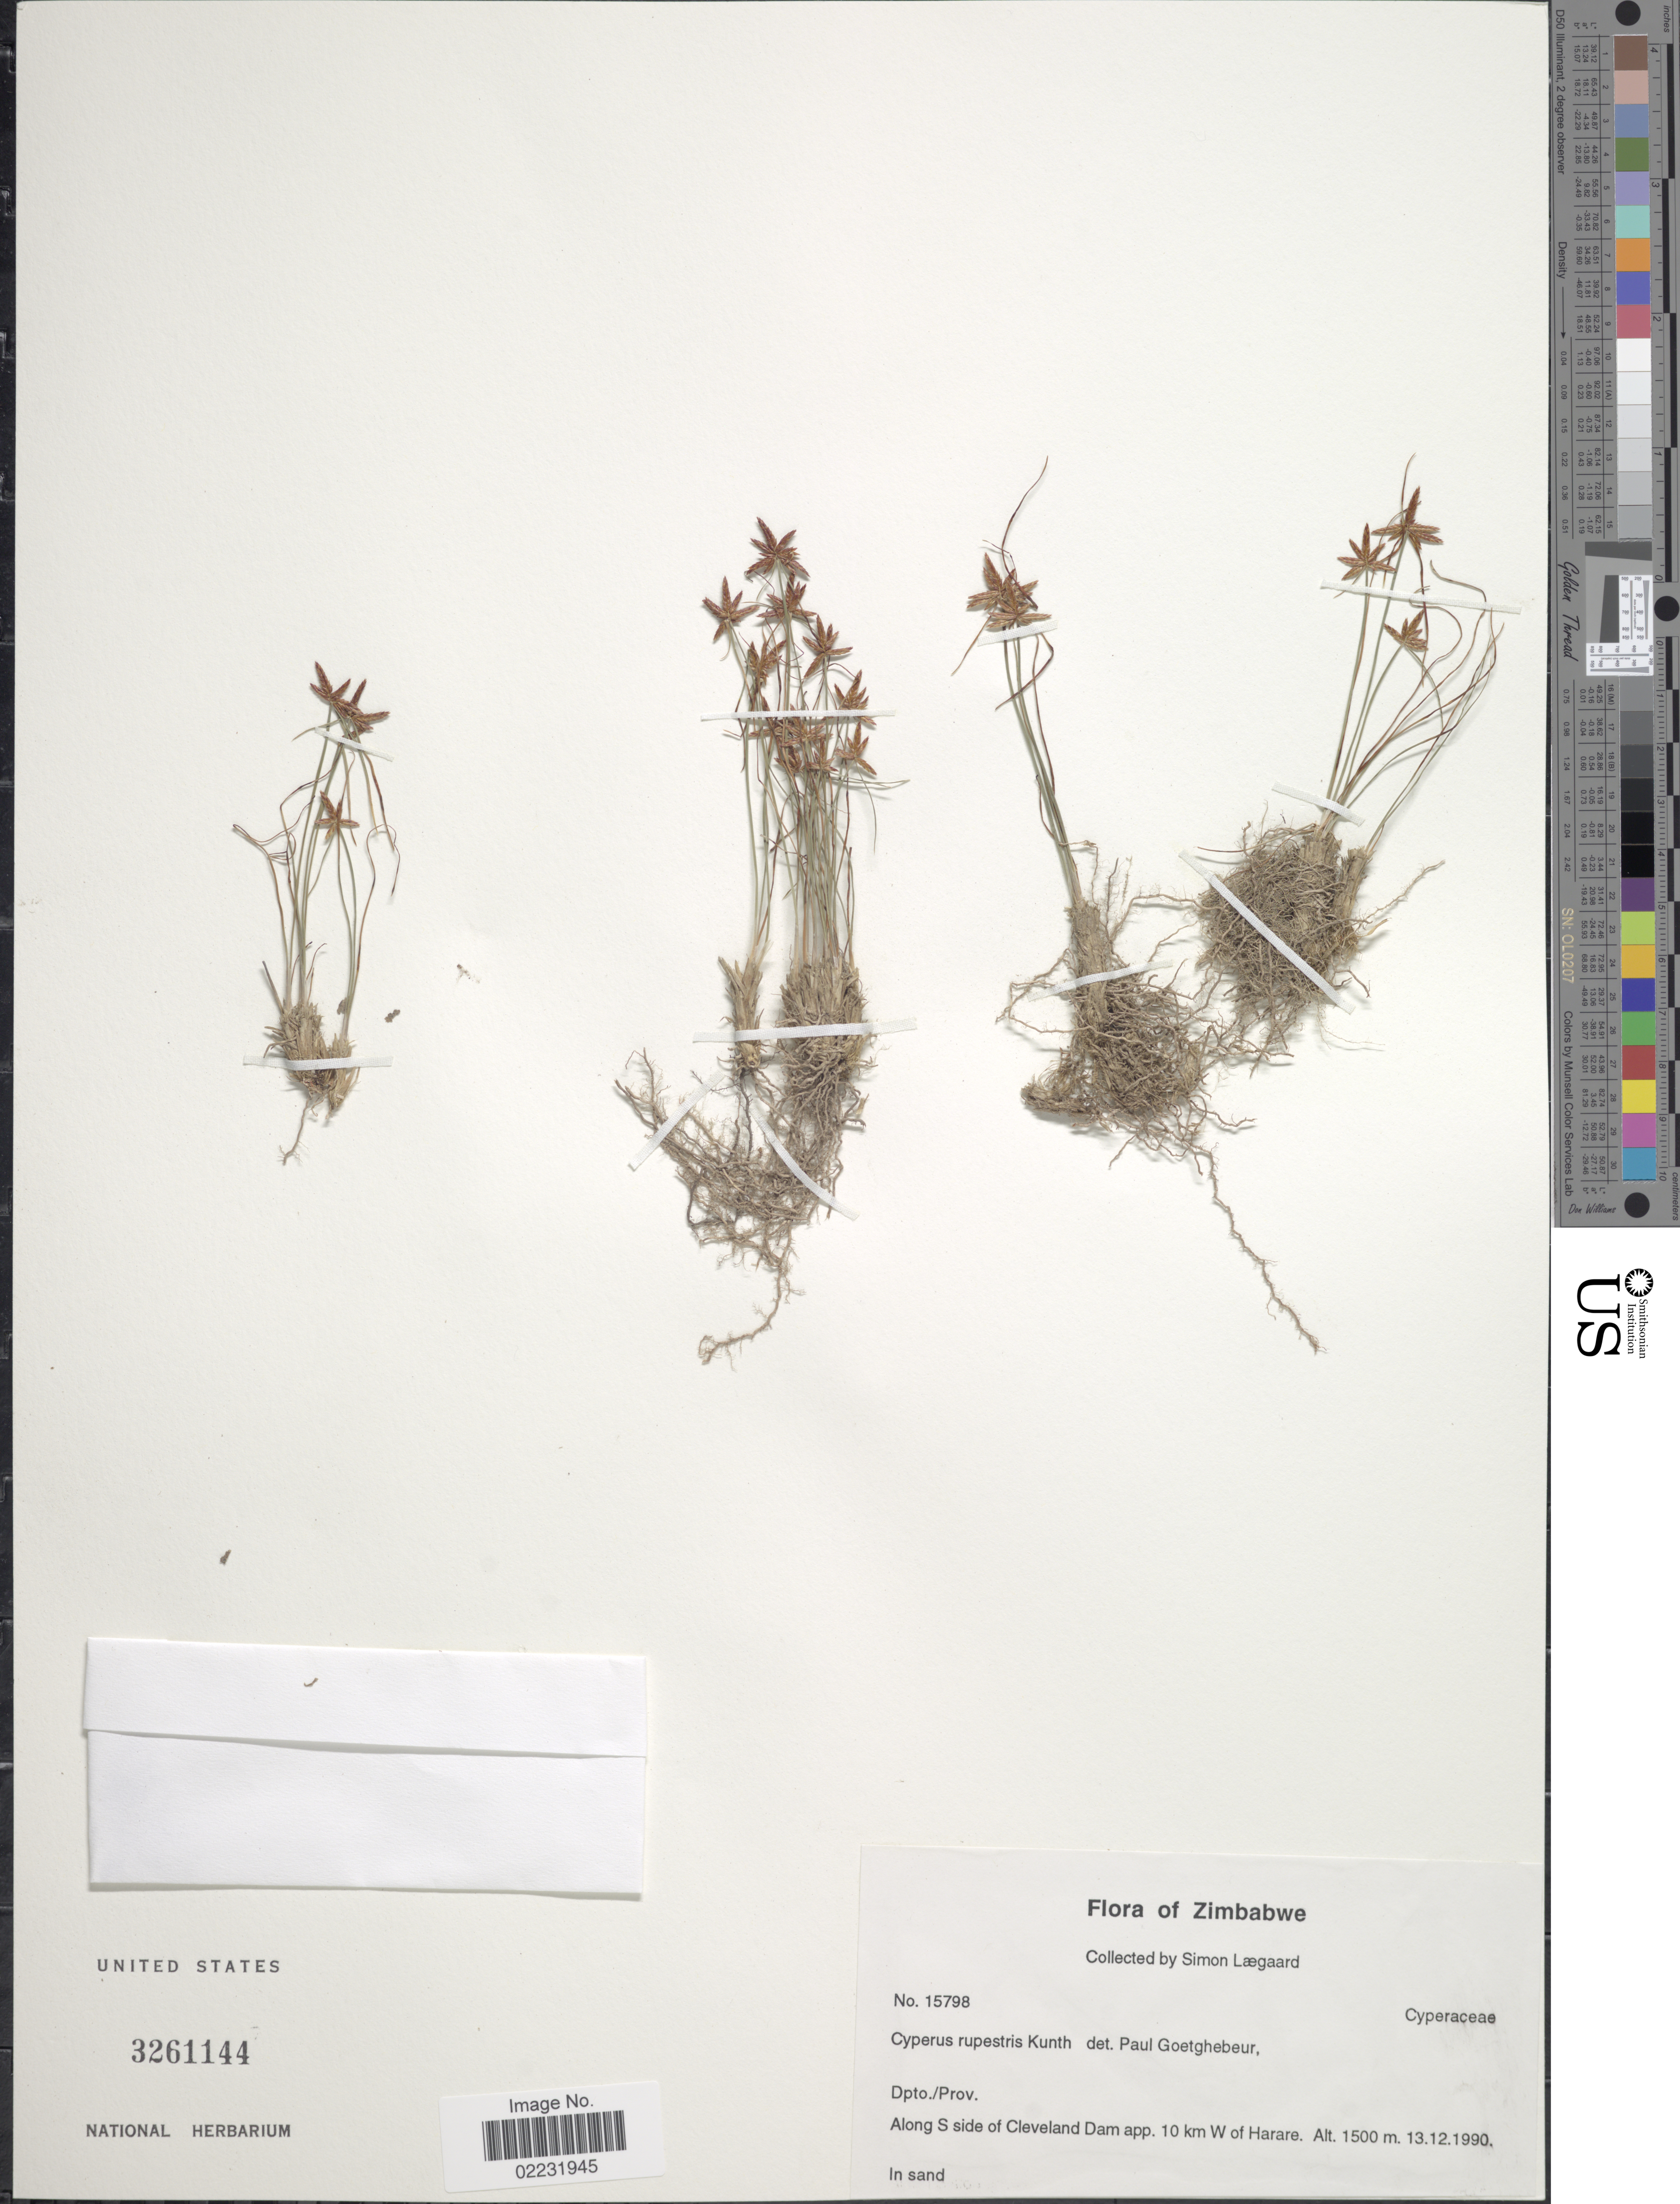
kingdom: Plantae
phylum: Tracheophyta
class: Liliopsida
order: Poales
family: Cyperaceae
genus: Cyperus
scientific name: Cyperus rupestris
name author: Kunth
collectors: S. Lægaard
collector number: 15798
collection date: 1990-12-13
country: Zimbabwe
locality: Dpto. Prov., Along S side of Cleveland Dam app. 10 km W of Harare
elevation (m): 1500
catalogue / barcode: US 3261144